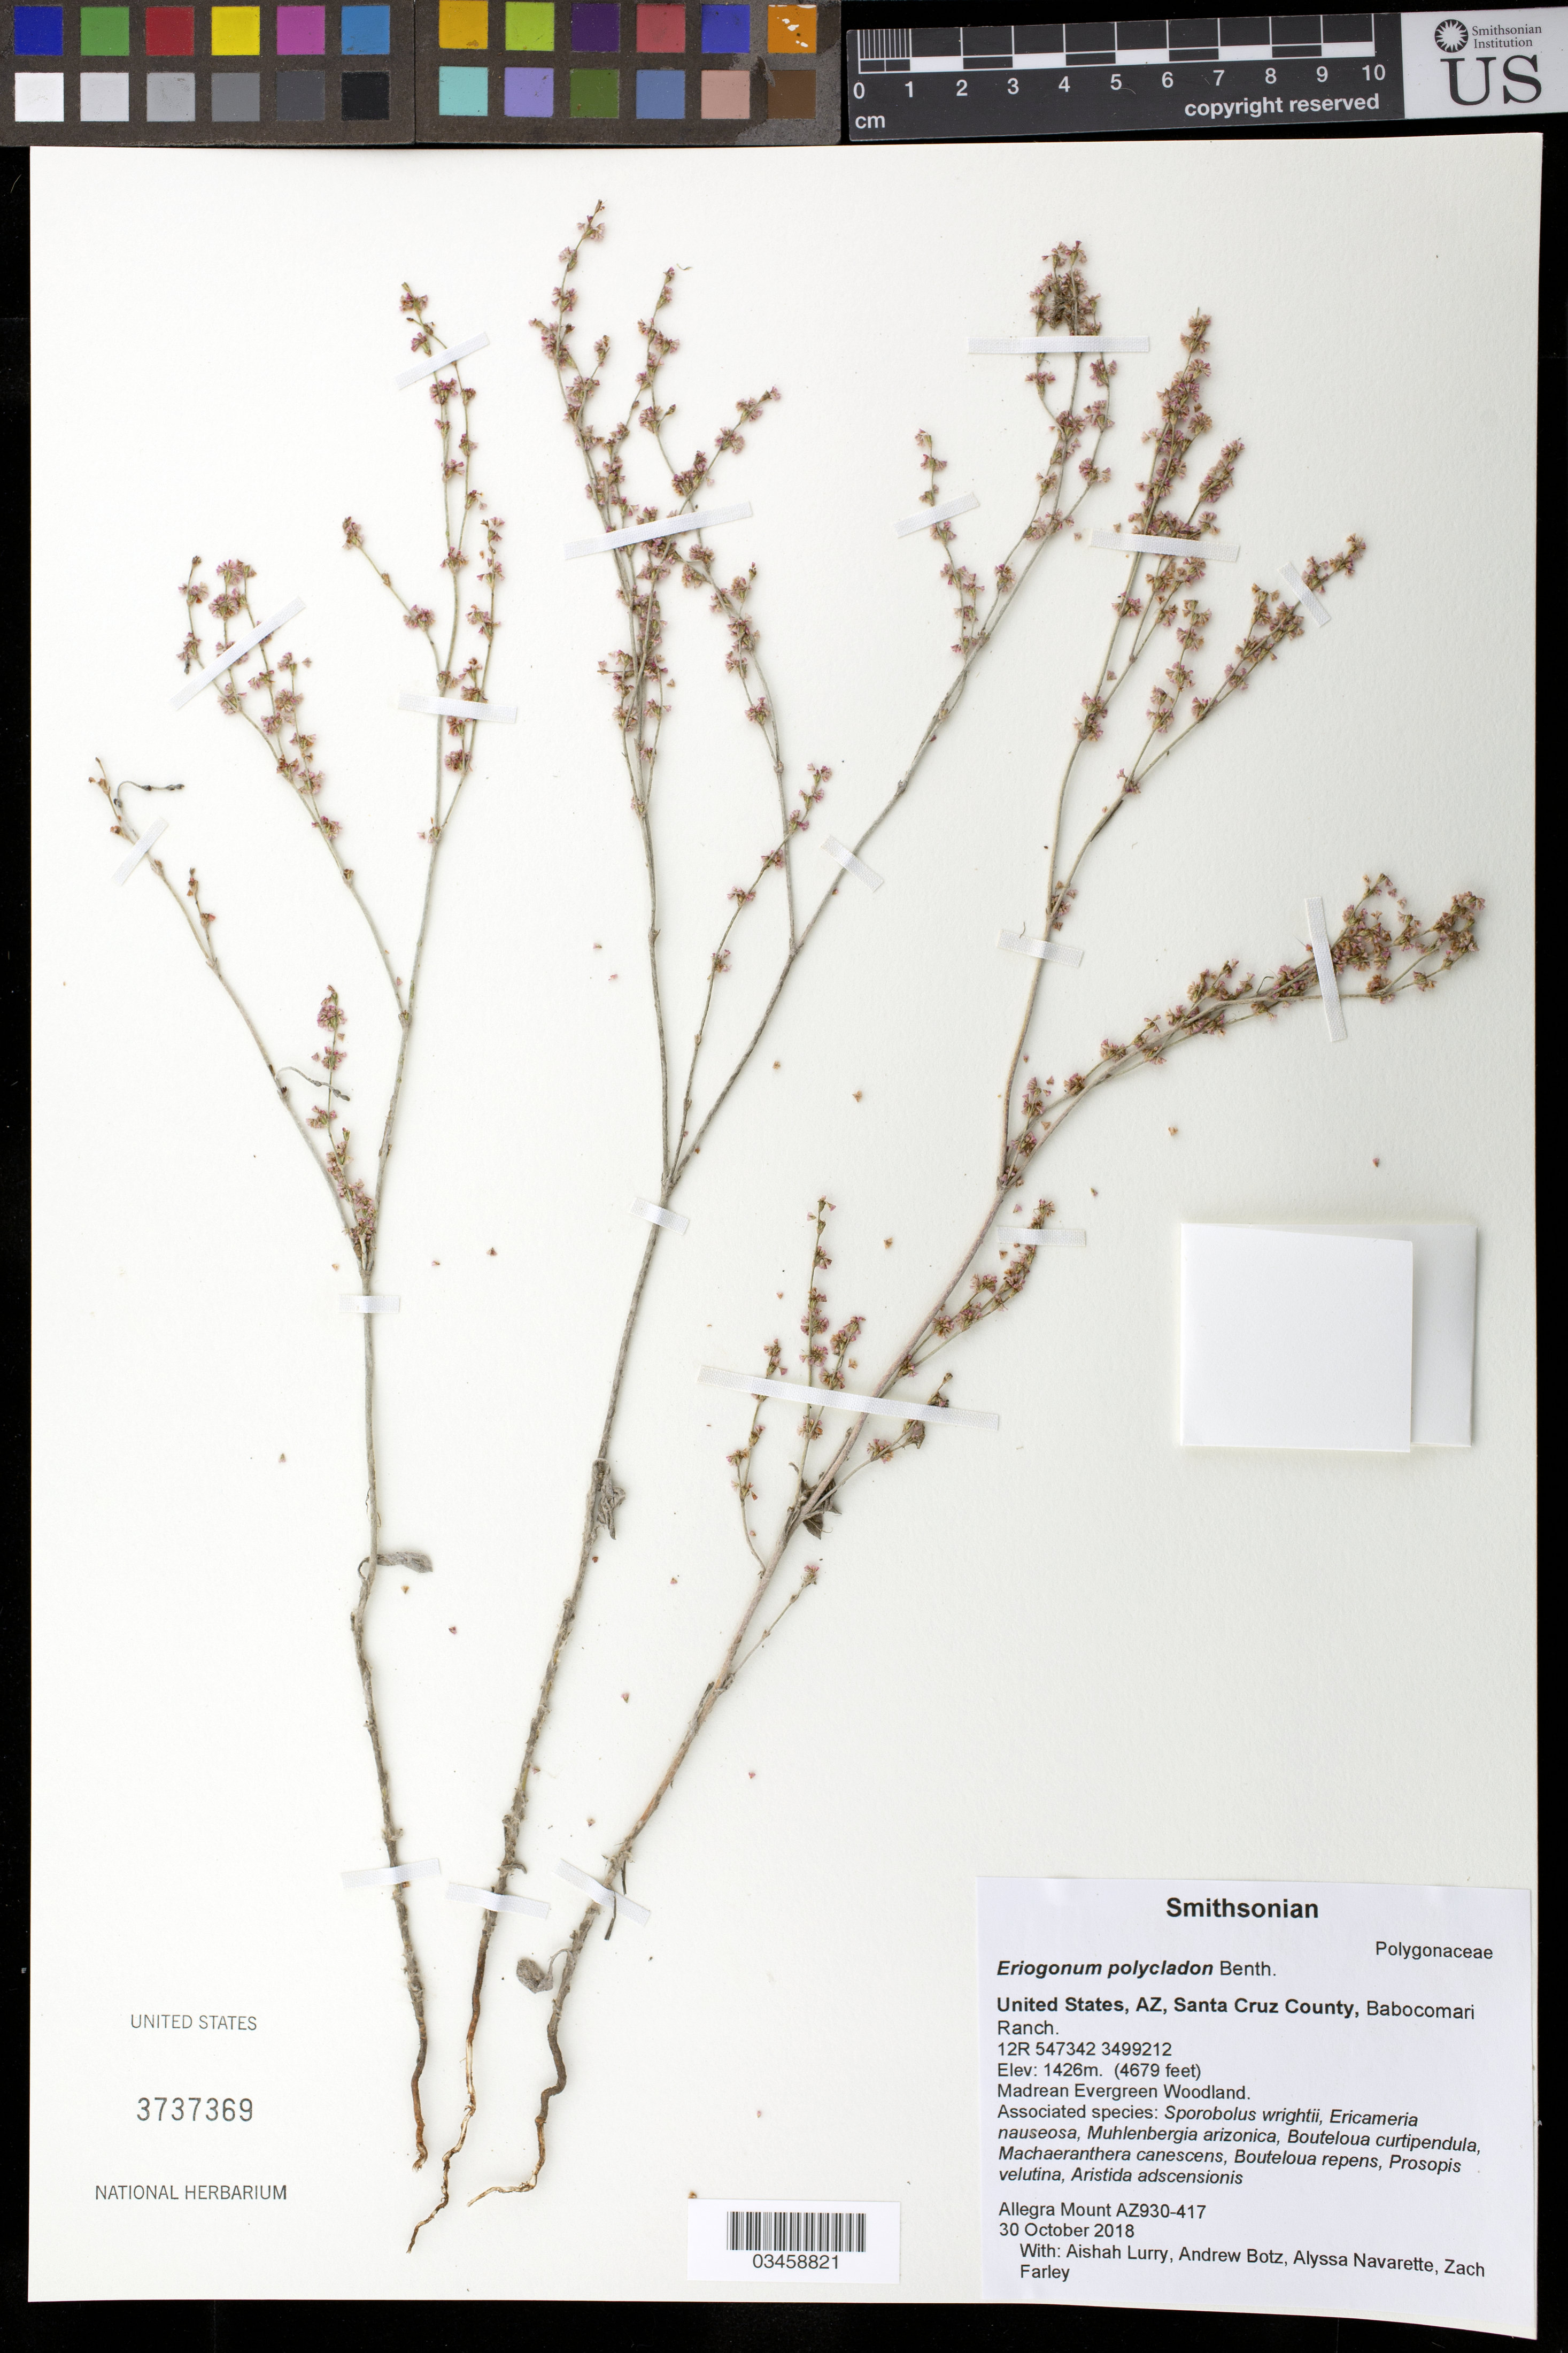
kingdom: Plantae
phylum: Tracheophyta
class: Magnoliopsida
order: Caryophyllales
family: Polygonaceae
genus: Eriogonum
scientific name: Eriogonum polycladon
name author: Benth.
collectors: A. Mount, A. Lurry, A. Botz & Z. Farley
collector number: AZ930-417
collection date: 2018-10-30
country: United States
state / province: Arizona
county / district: Santa Cruz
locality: Babocomari Ranch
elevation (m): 1426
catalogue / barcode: US 3737369